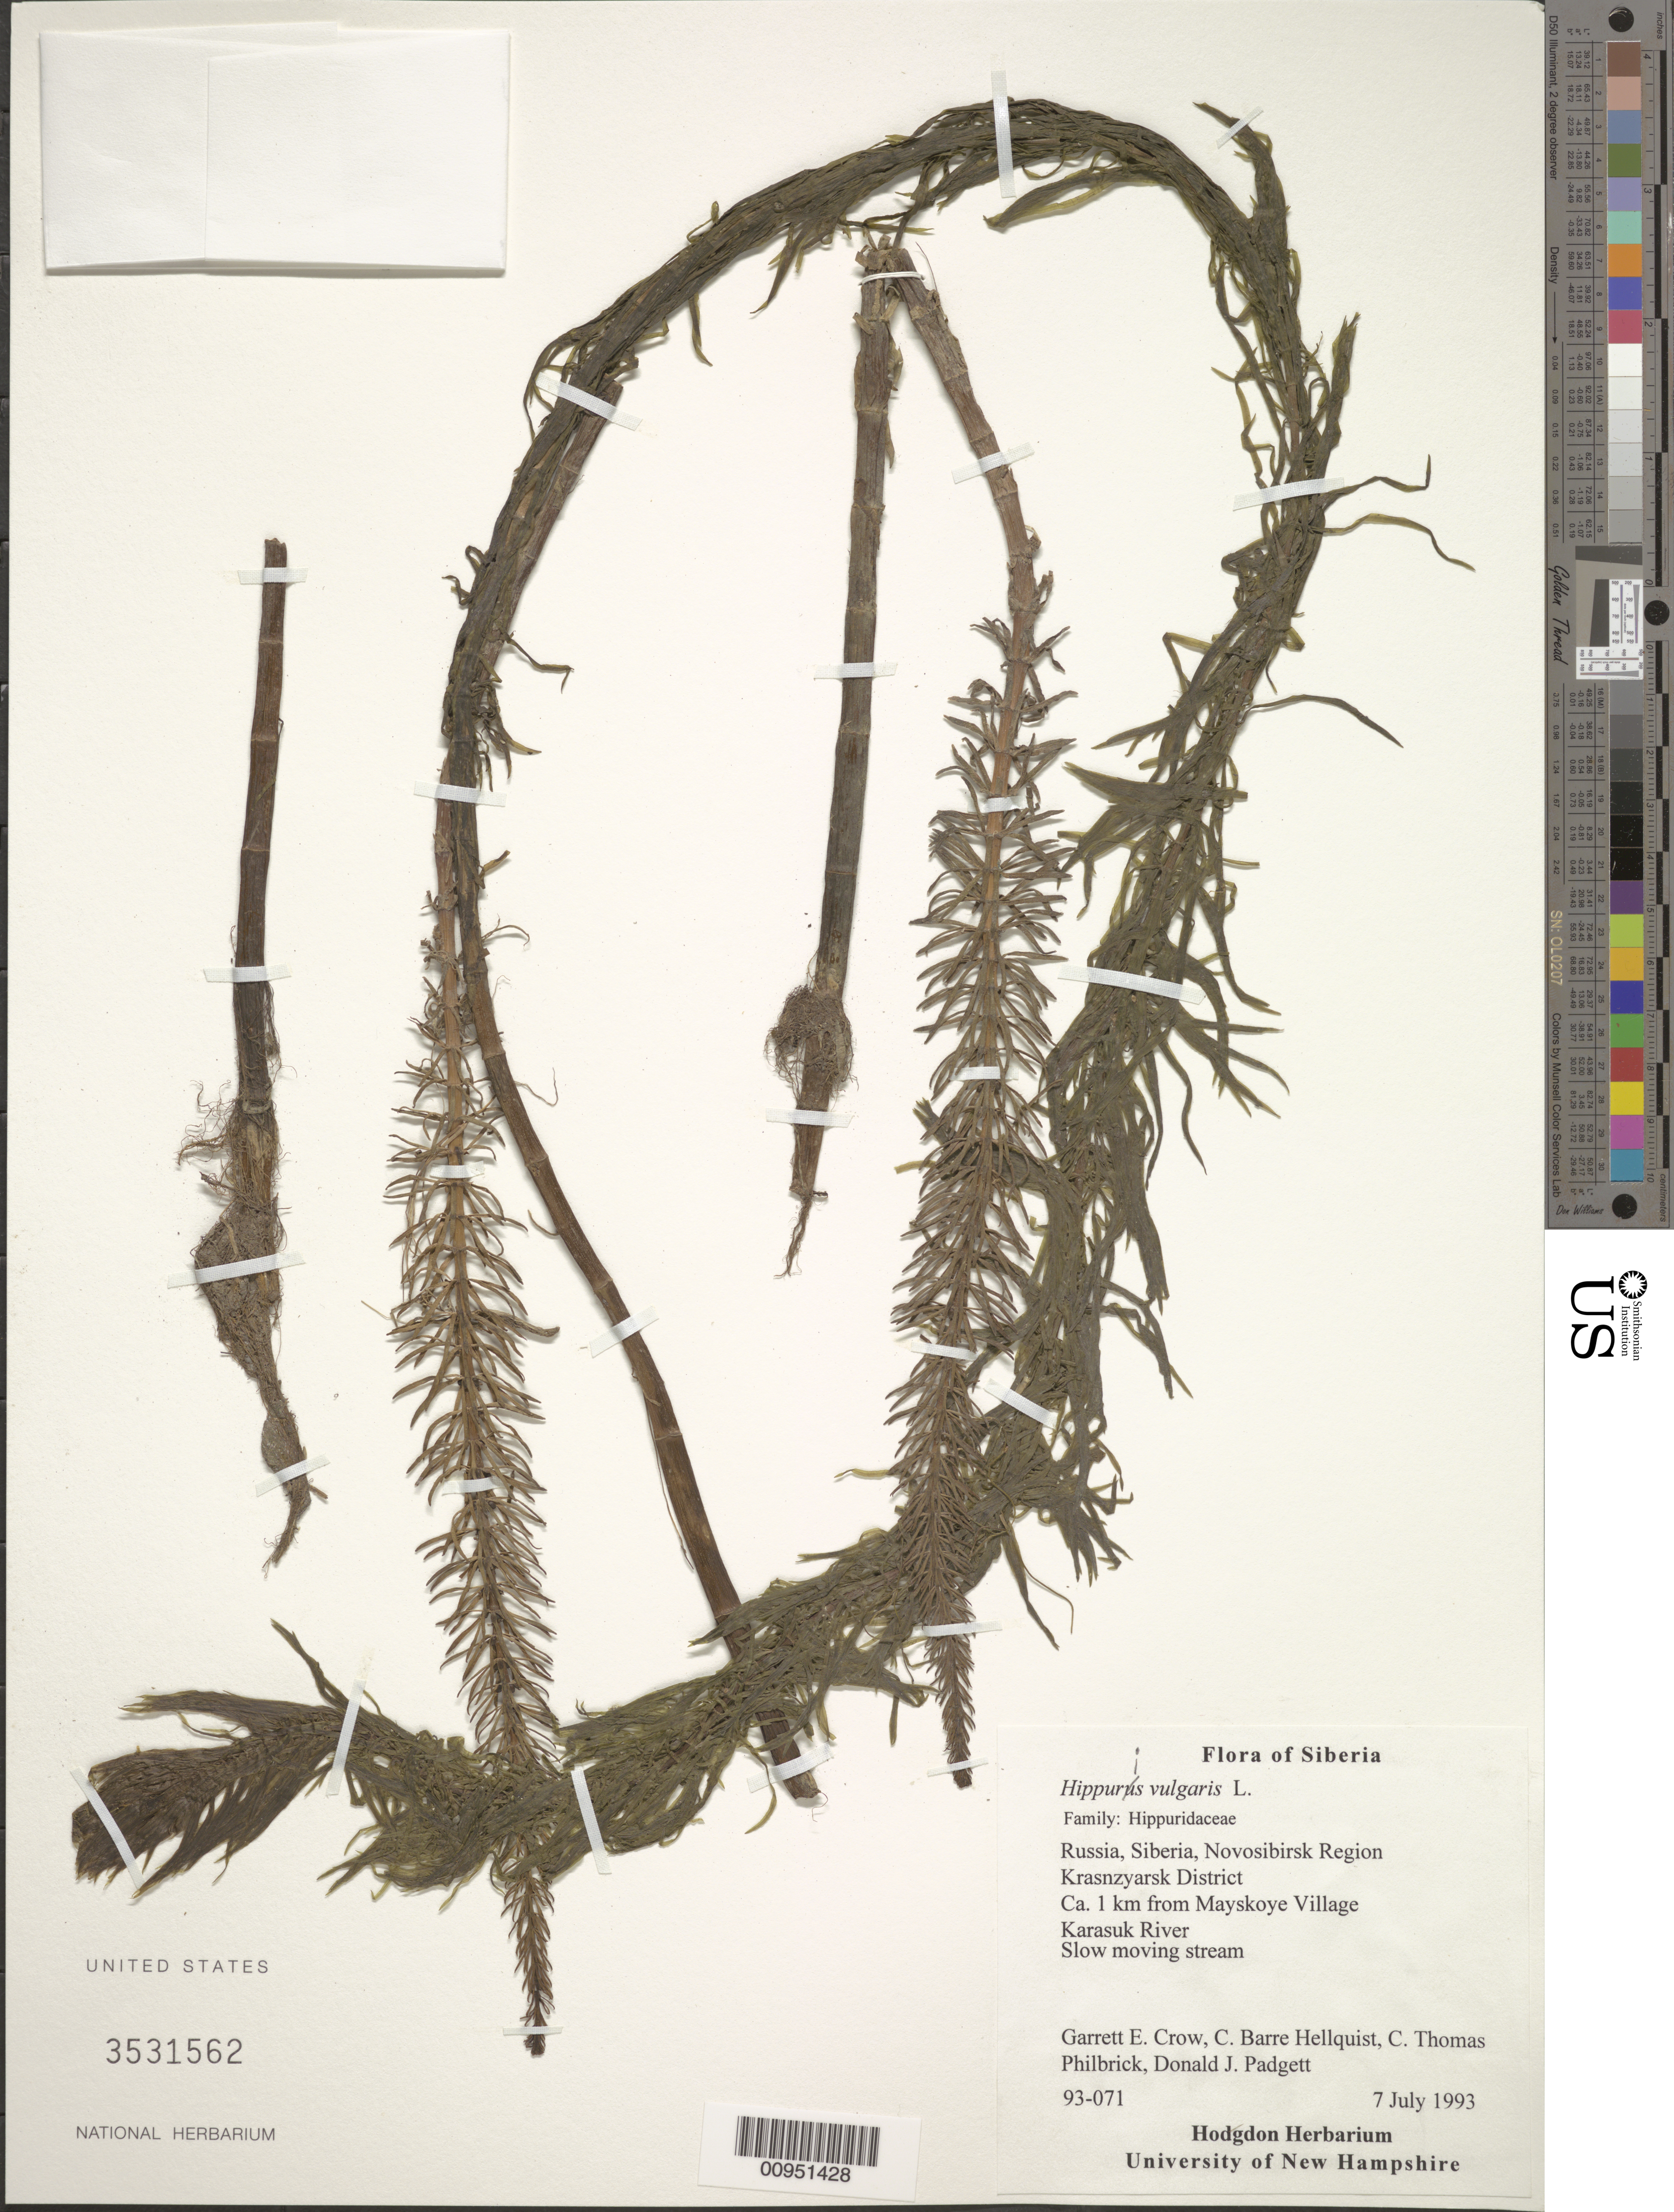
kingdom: Plantae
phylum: Tracheophyta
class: Magnoliopsida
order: Lamiales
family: Plantaginaceae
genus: Hippuris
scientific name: Hippuris vulgaris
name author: L.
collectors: G. E. Crow, C. Hellquist, C. Philbrick & D. Padgett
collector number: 93-071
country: Russian Federation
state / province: Novosibirsk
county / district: Krasnzyarsk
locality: Novosibirsk Region, Ca. 1 km from Mayskoye Village, Karasuk River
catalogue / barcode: US 3531562